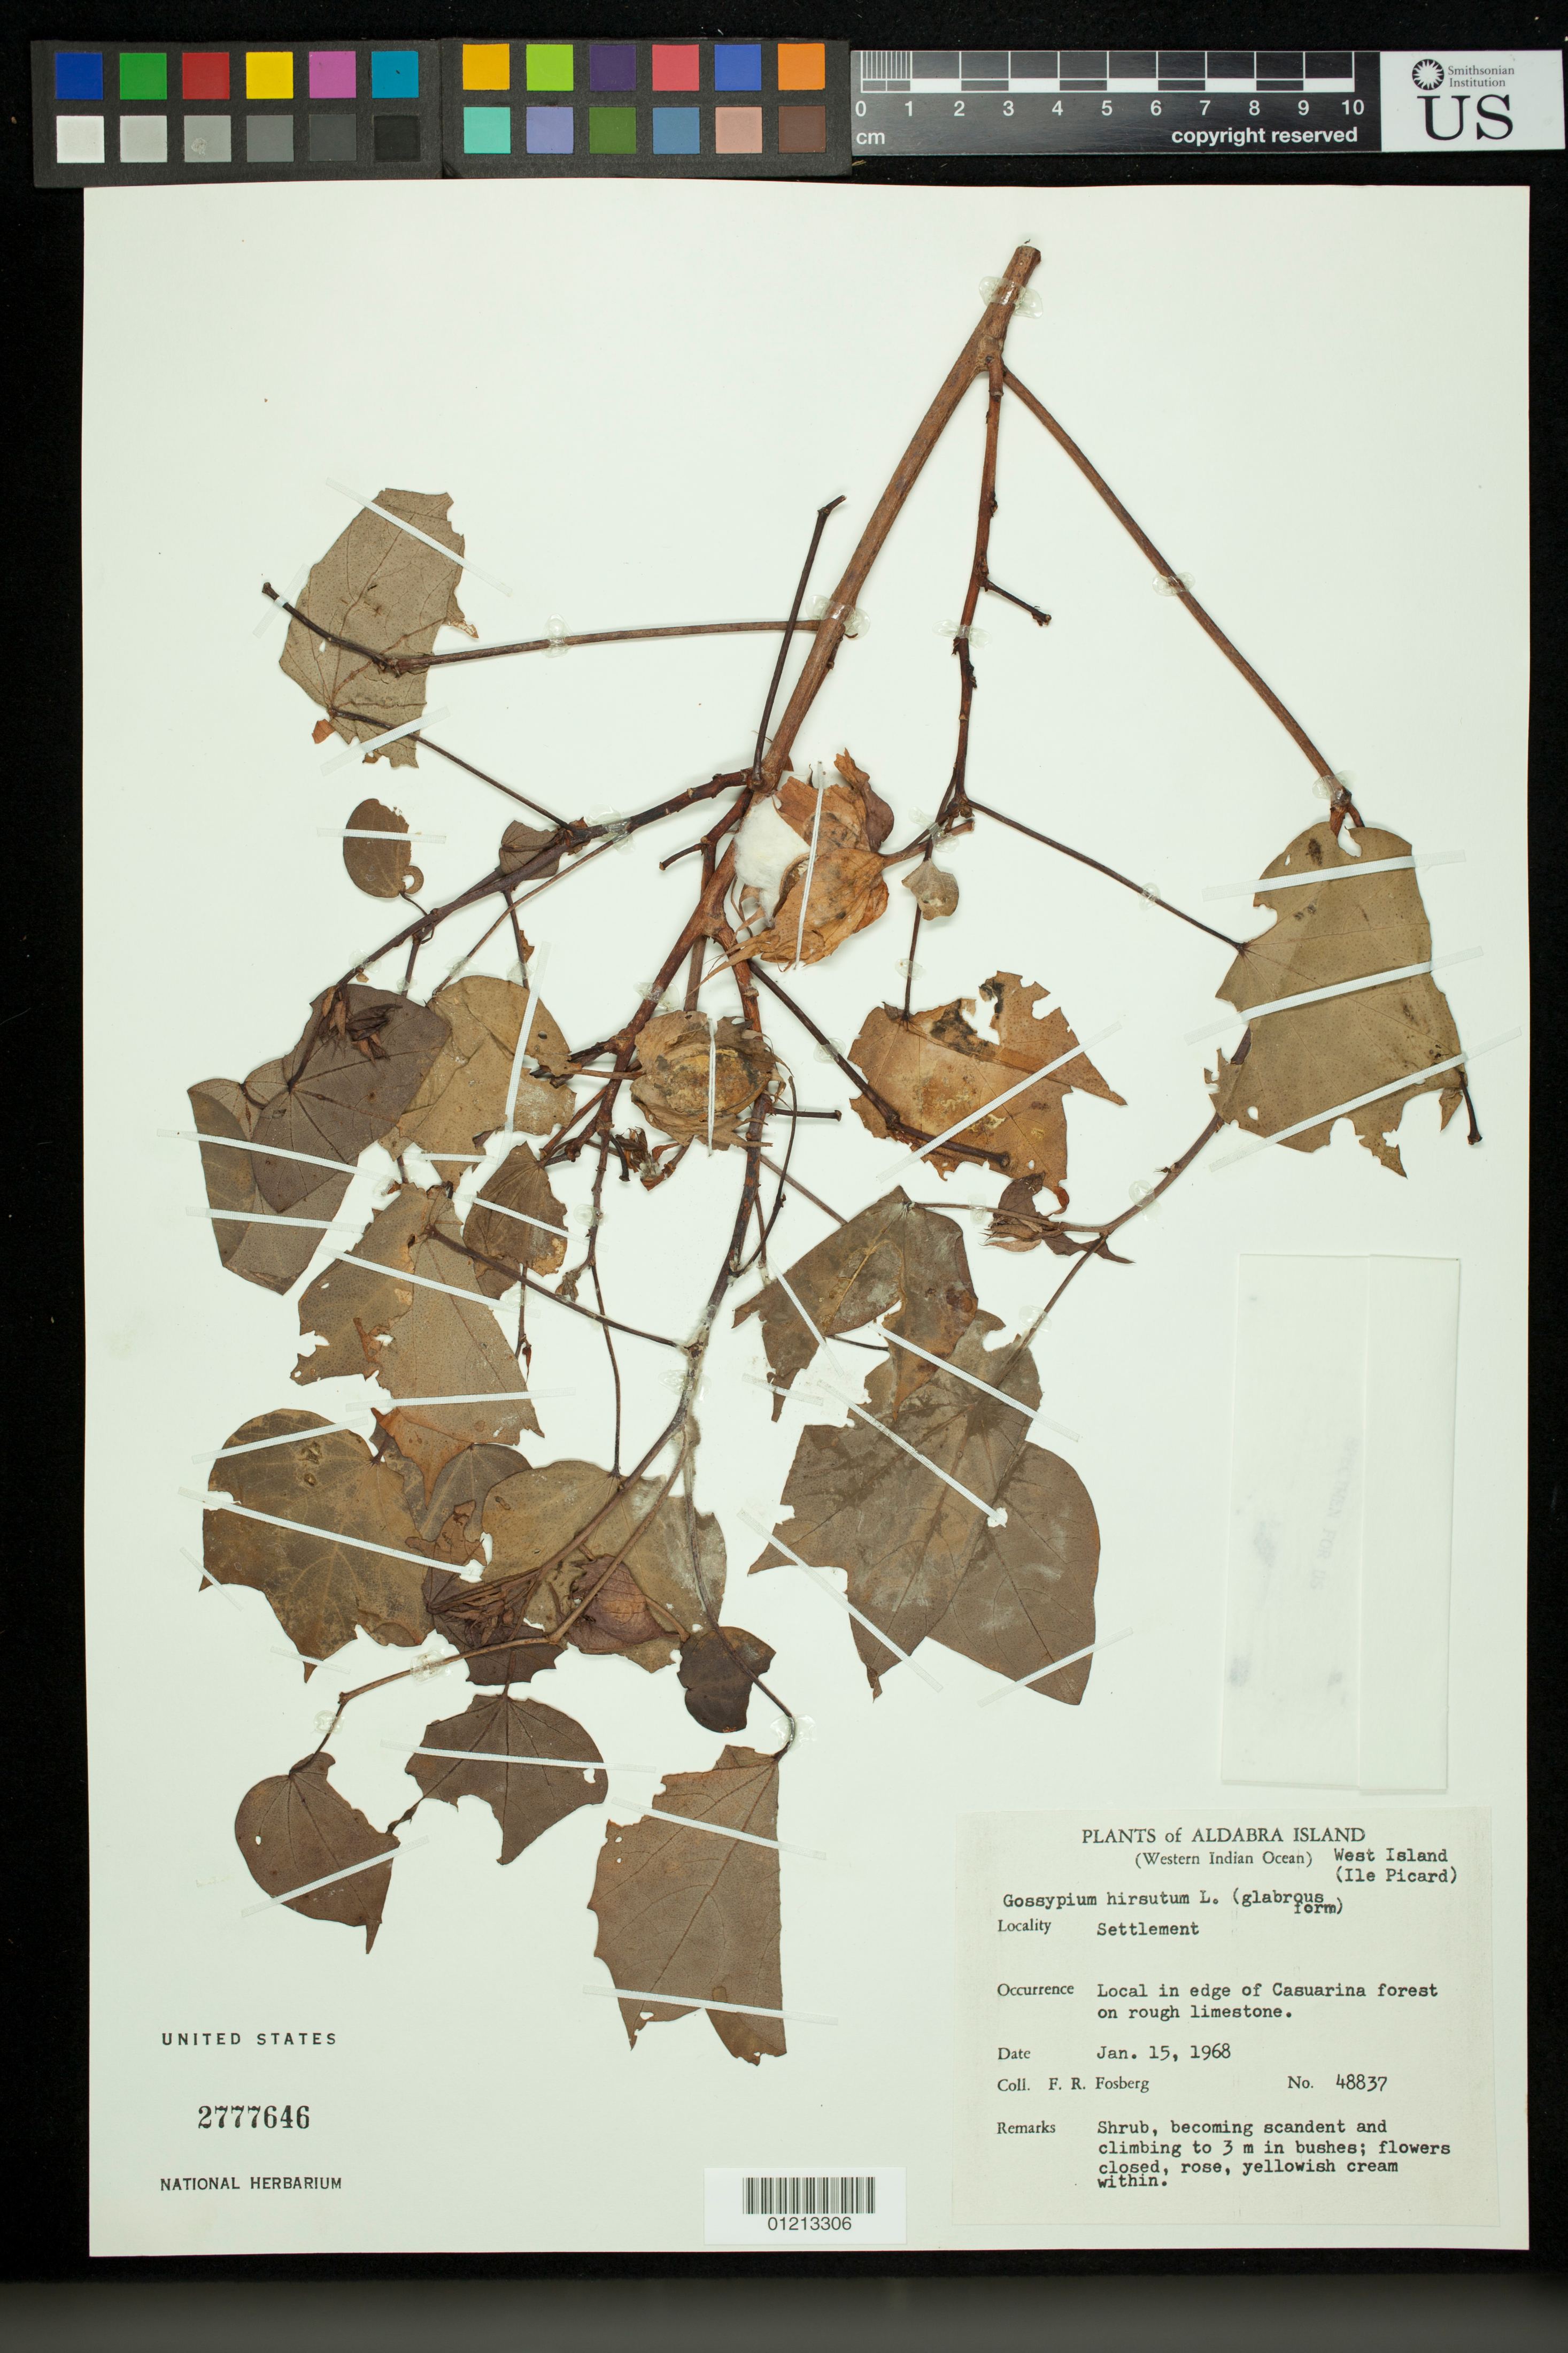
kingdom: Plantae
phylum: Tracheophyta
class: Magnoliopsida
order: Malvales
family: Malvaceae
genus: Gossypium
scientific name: Gossypium hirsutum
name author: L.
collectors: F. R. Fosberg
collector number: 48837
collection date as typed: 15 Jan 1968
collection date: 1968-01-15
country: Seychelles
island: Aldabra Atoll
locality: Aldabra Island (Western Indian Ocean)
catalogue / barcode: US 2777646